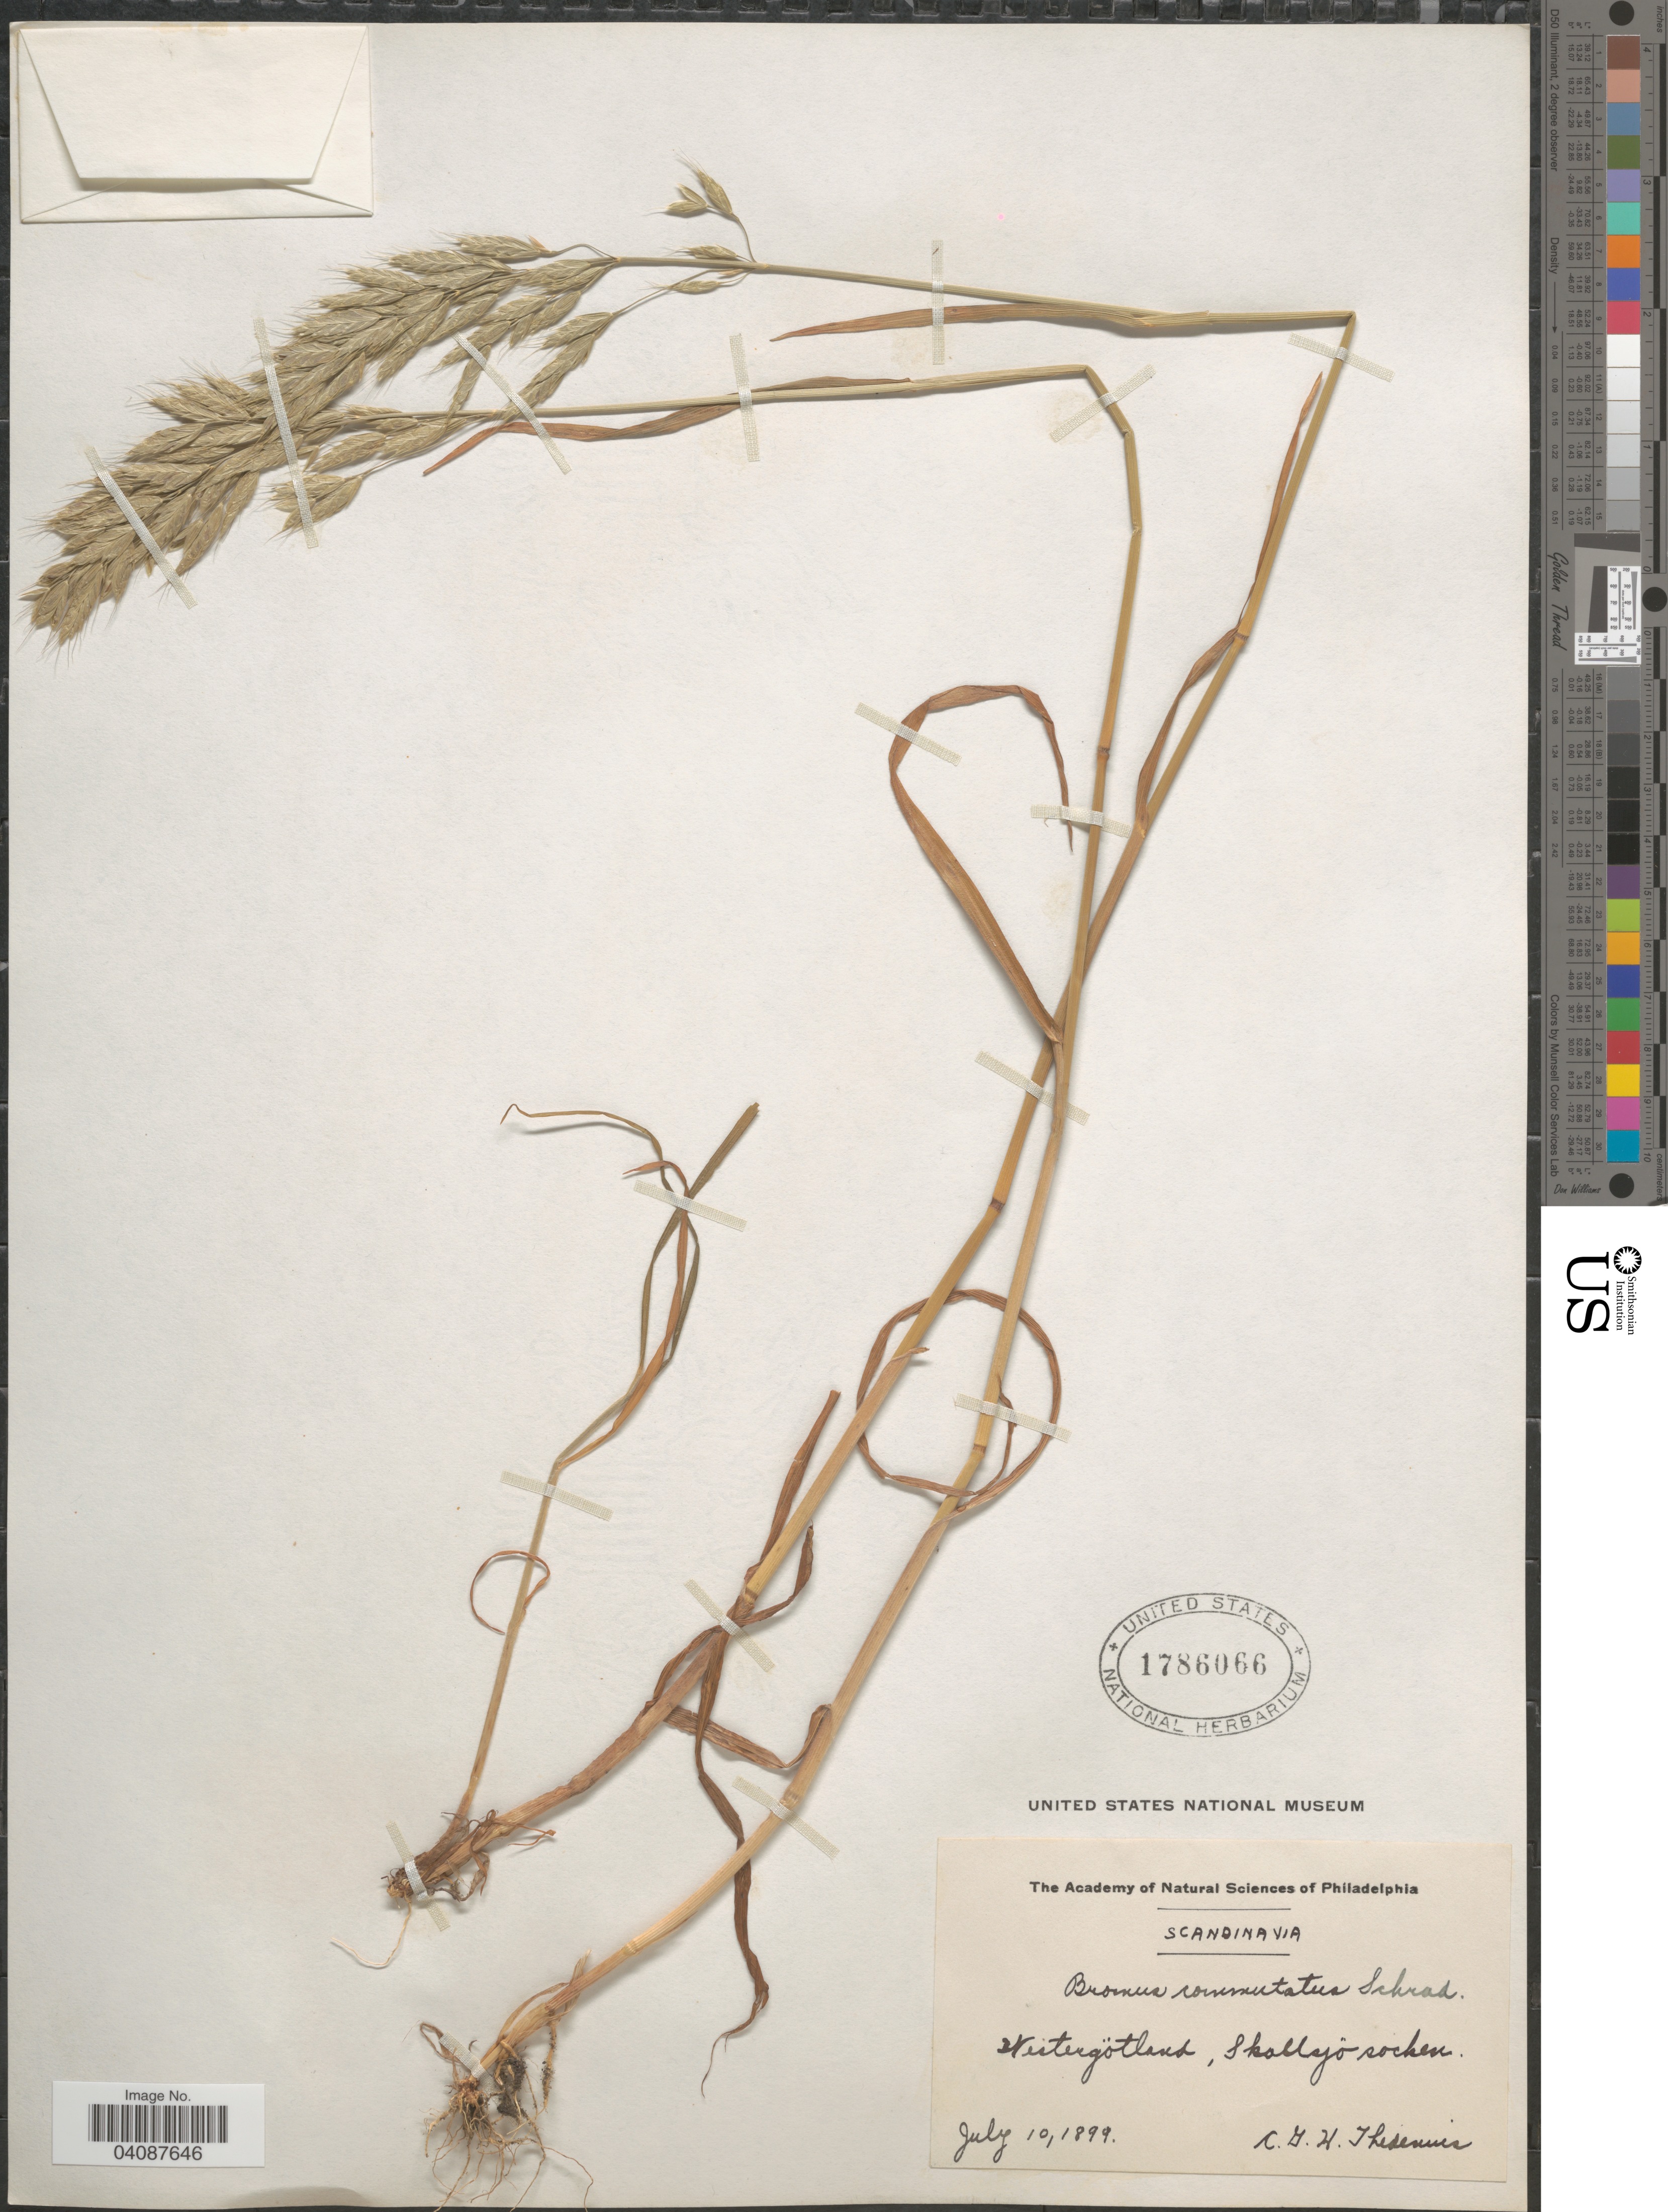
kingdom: Plantae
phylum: Tracheophyta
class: Liliopsida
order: Poales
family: Poaceae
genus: Bromus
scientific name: Bromus commutatus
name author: Schrad.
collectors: C. Thedenius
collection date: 1899-07-10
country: Sweden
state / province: Västra Götaland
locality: Scandinavia. Westergötland, Skallsjö sochen.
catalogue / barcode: US 1786066